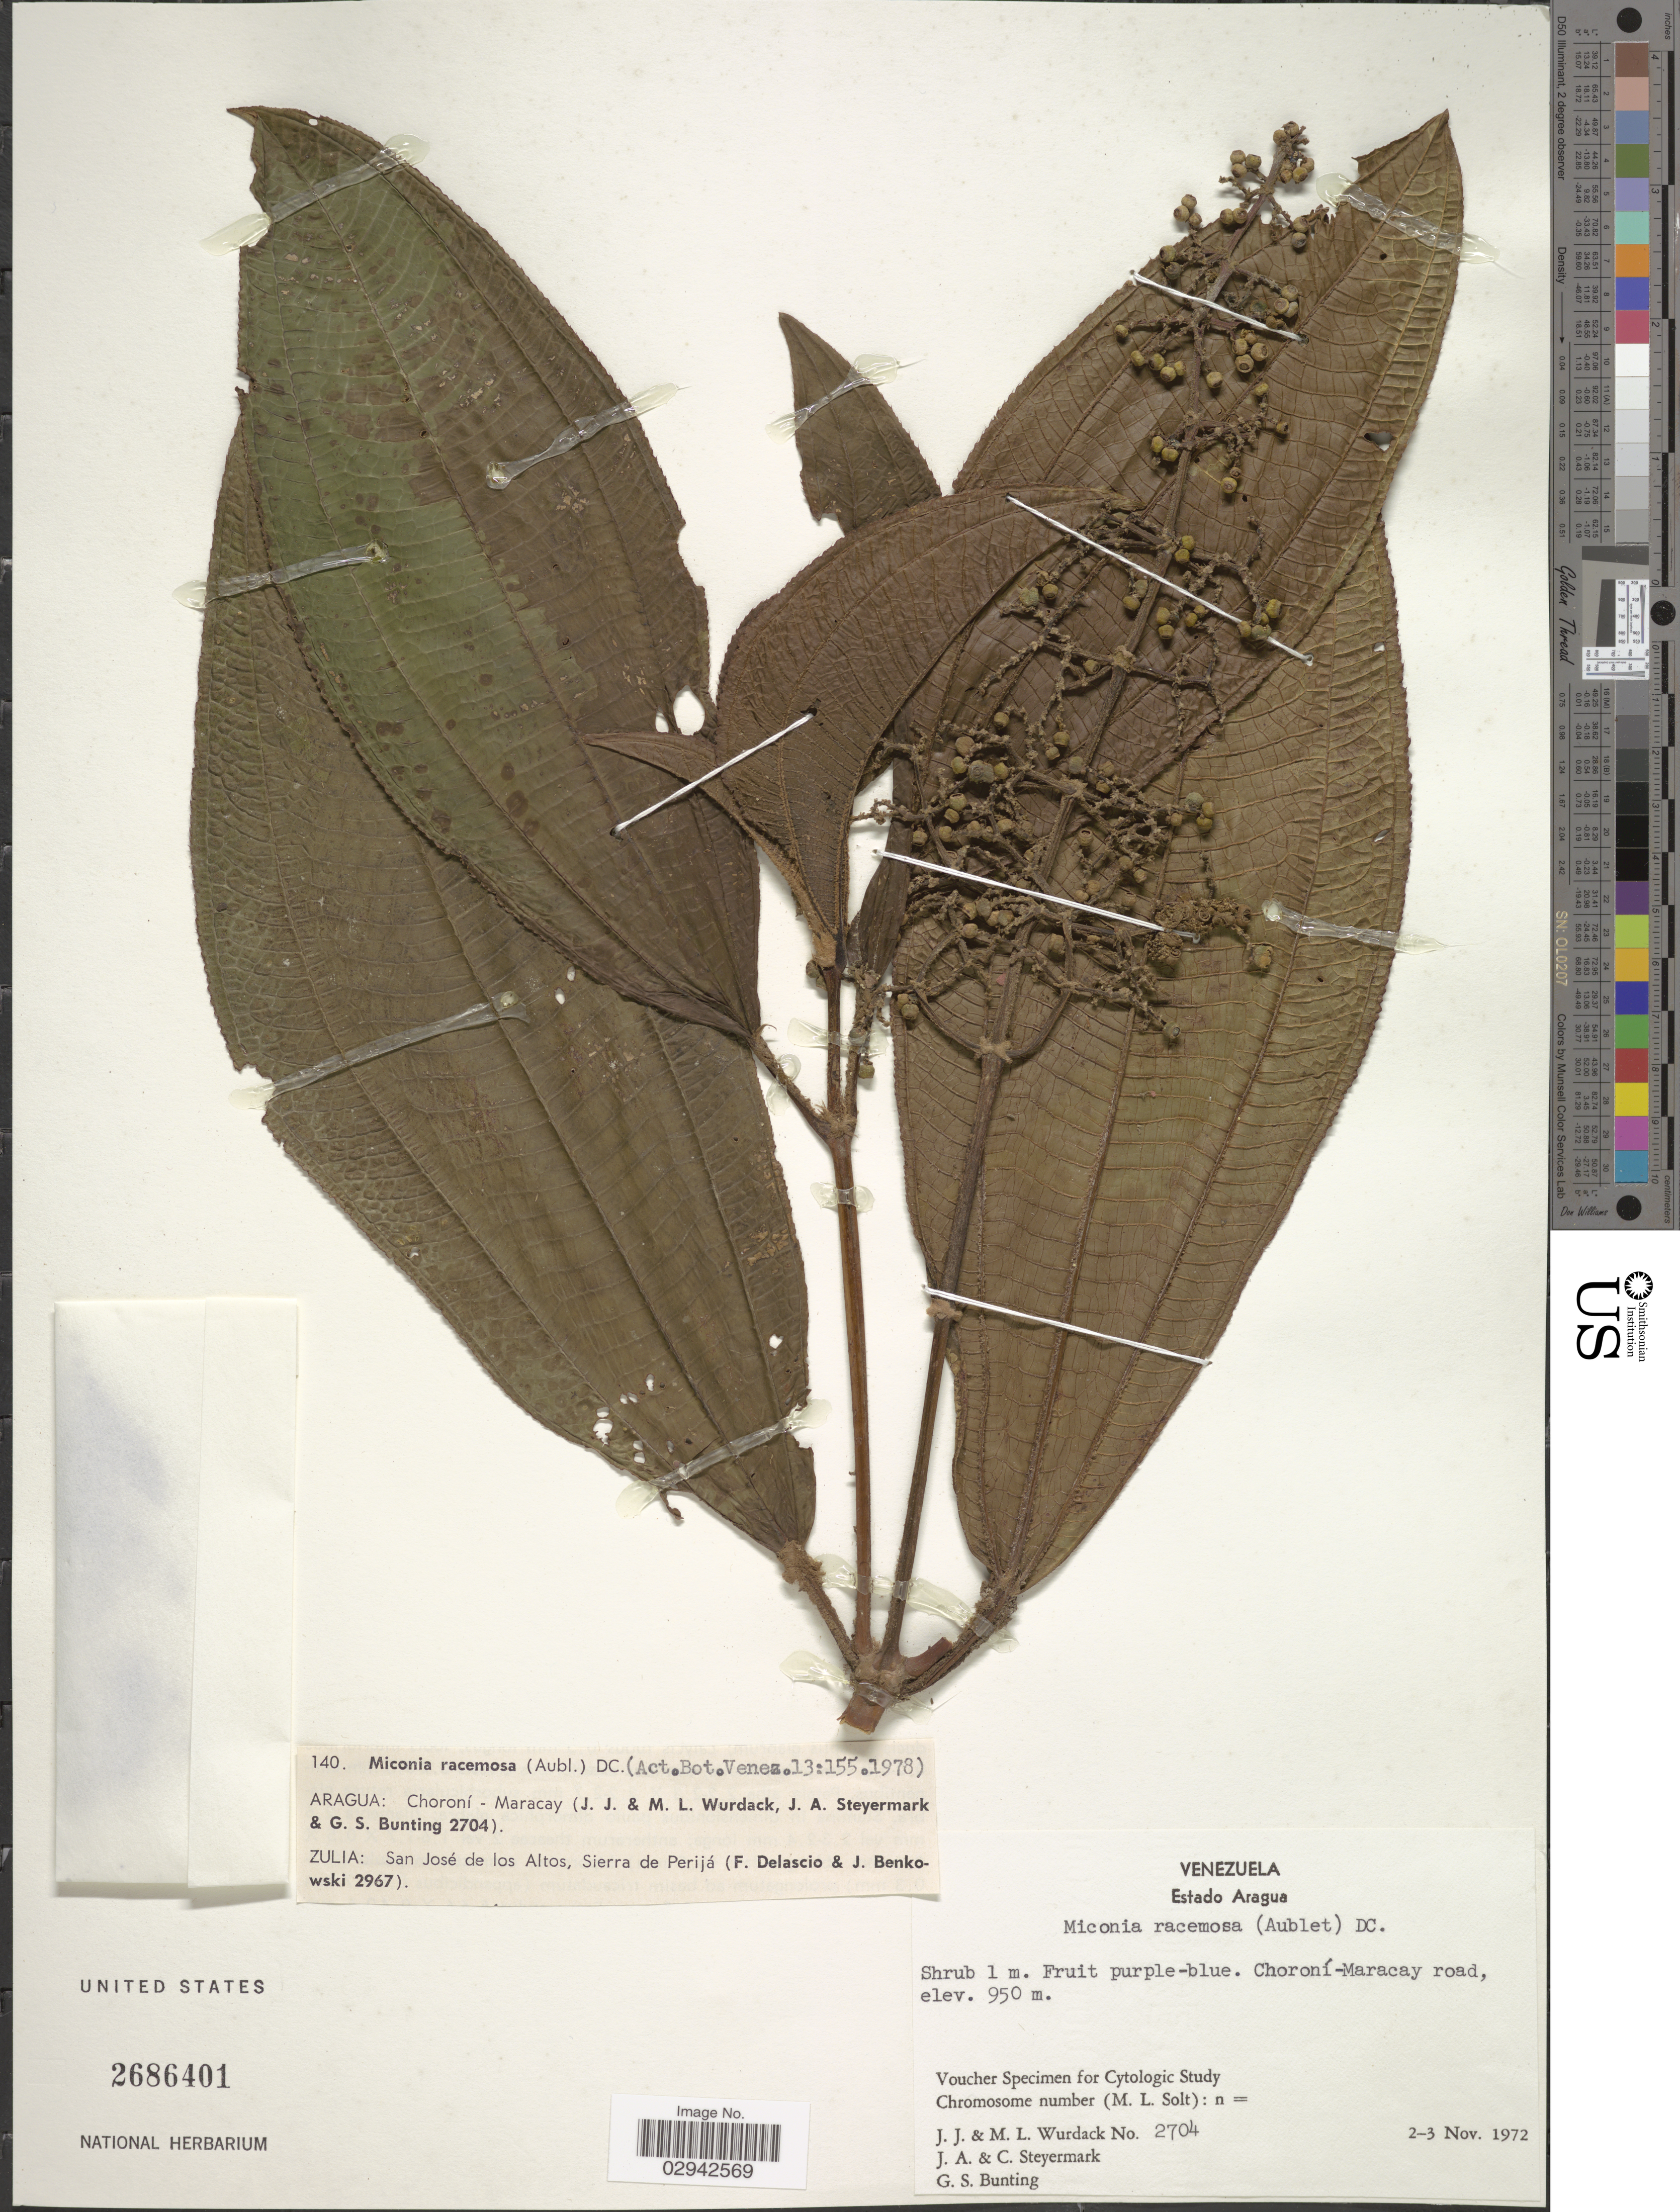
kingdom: Plantae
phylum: Tracheophyta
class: Magnoliopsida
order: Myrtales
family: Melastomataceae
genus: Miconia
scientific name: Miconia racemosa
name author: (Aubl.) DC.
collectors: J. J. Wurdack, M. L. Wurdack, J. Steyermark & C. Steyermark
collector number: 2704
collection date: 1972-11-02/1972-11-03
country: Venezuela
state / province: Aragua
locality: Choroní-Maracay road.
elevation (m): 950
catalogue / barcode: US 2686401